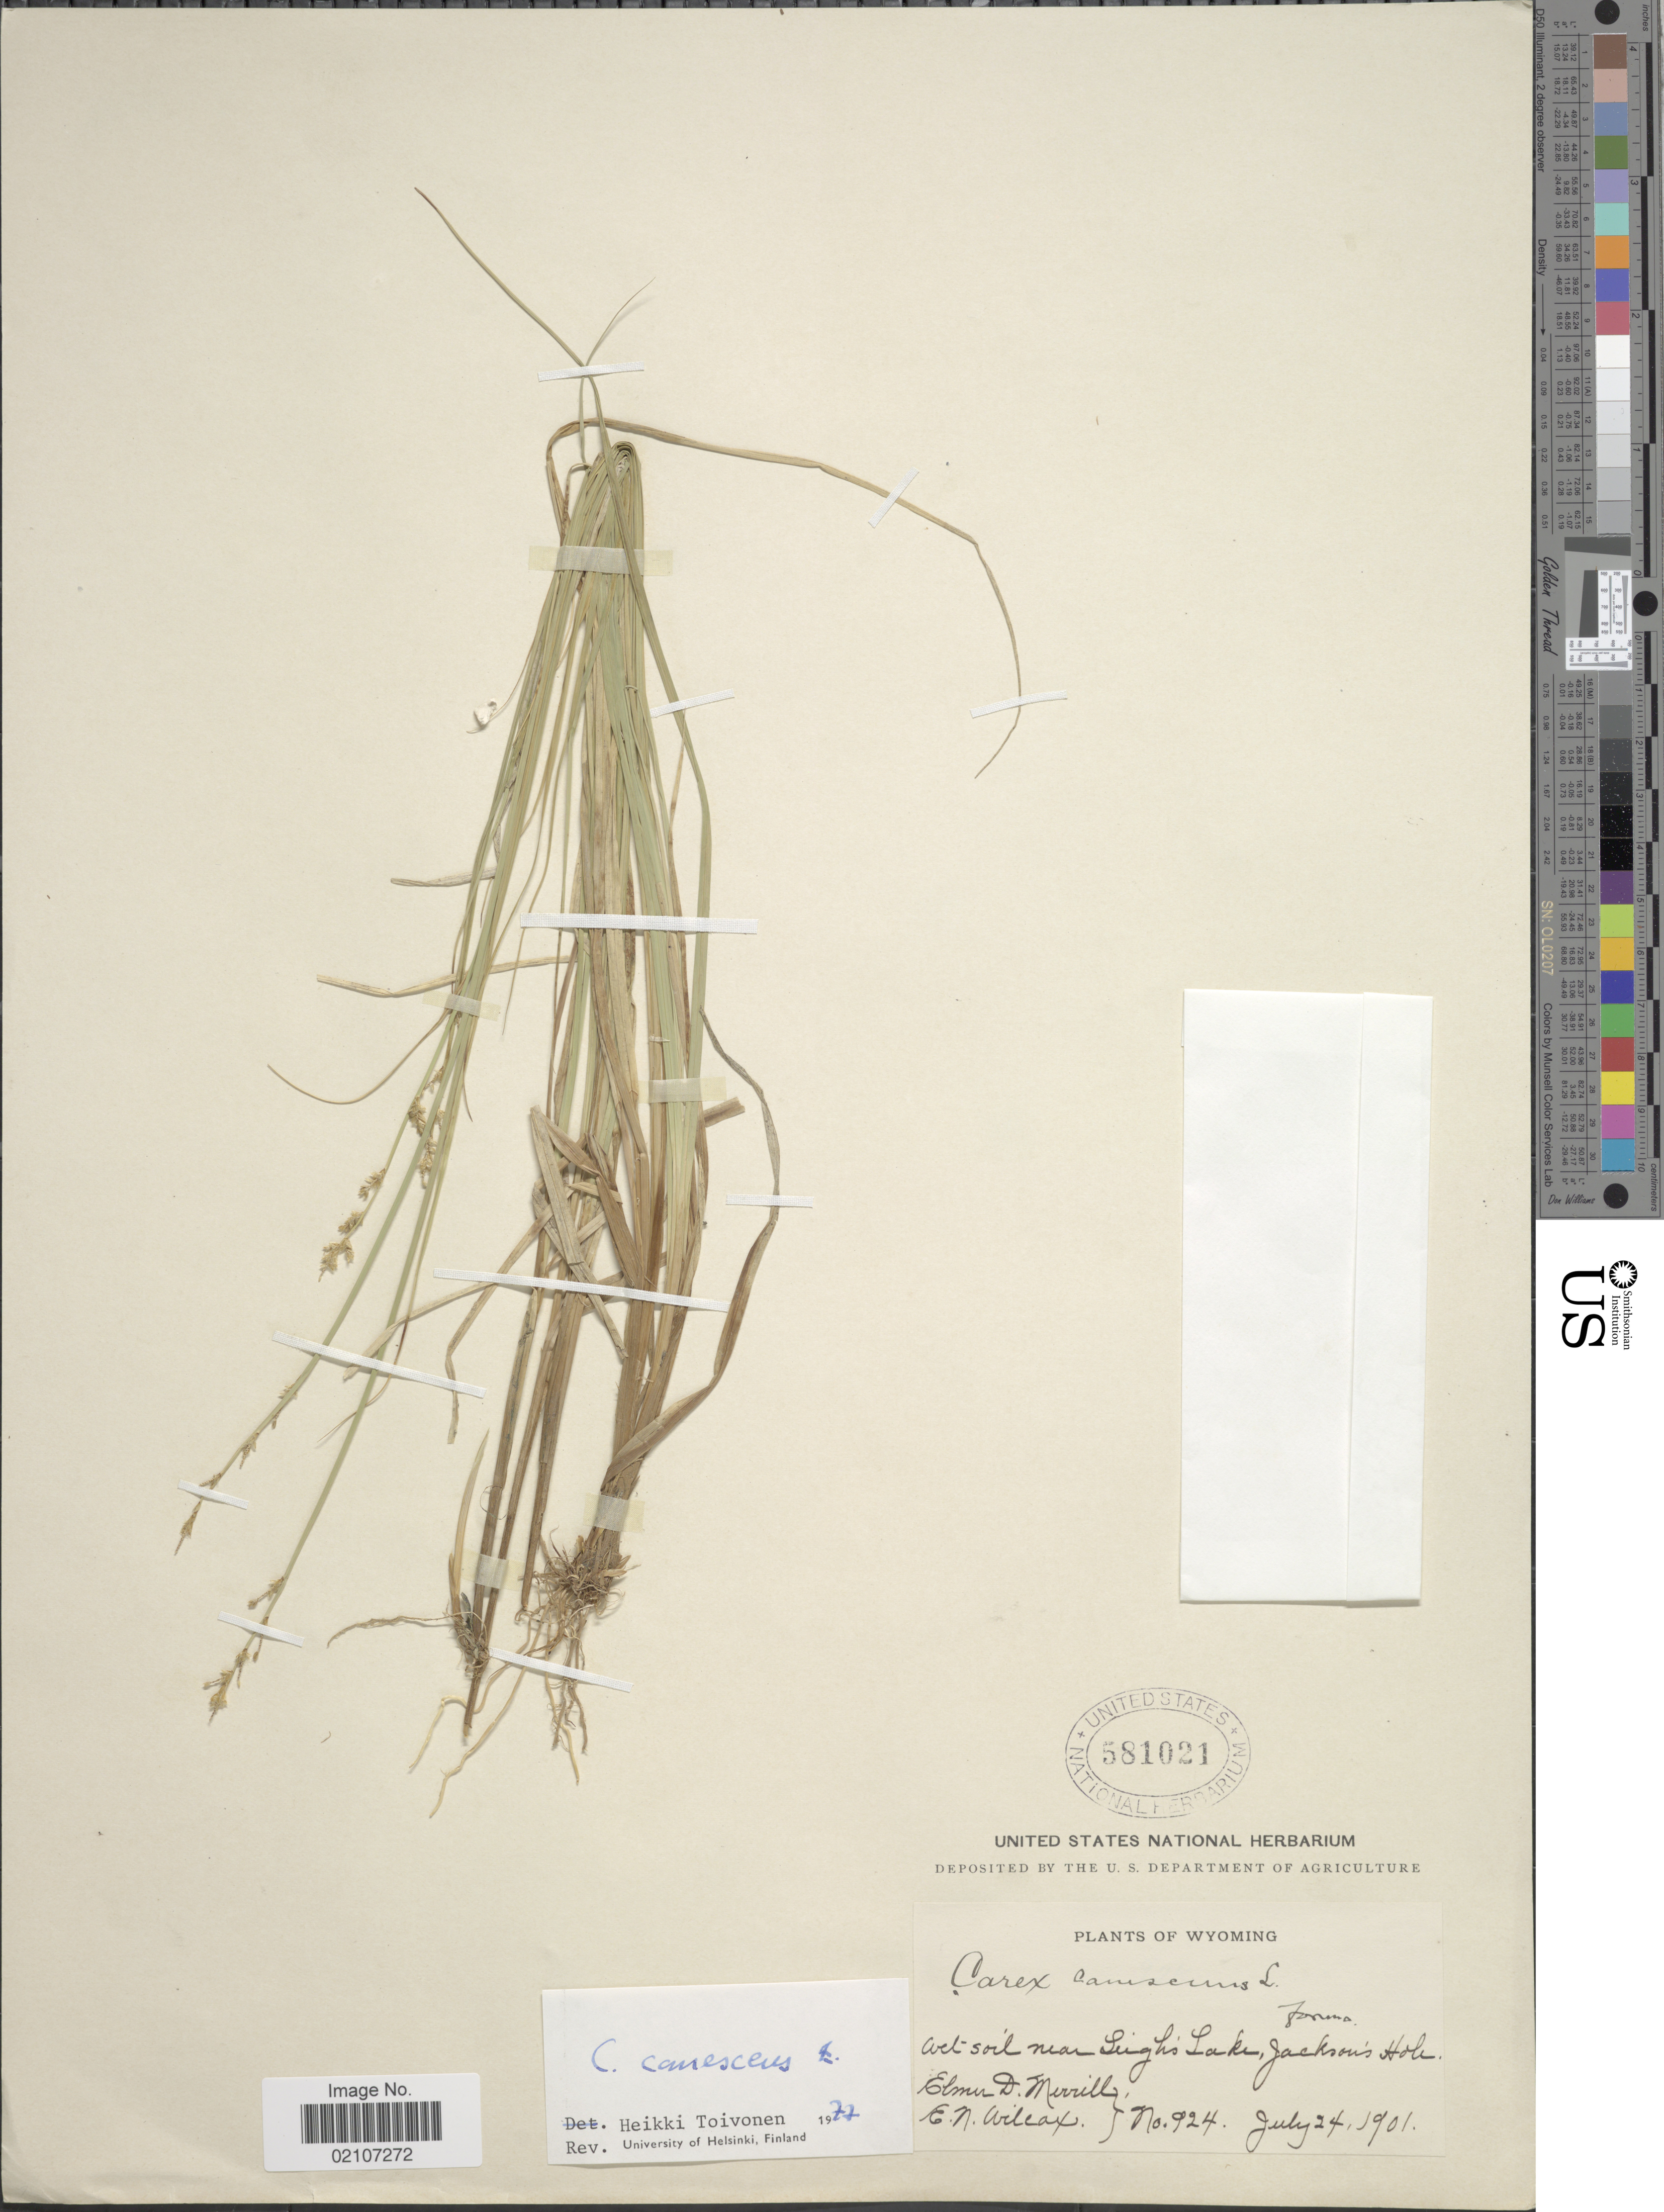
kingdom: Plantae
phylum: Tracheophyta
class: Liliopsida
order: Poales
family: Cyperaceae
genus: Carex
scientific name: Carex canescens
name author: L.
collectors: E. D. Merrill & E. Wilcox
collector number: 924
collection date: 1901-07-24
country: United States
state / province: Wyoming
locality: Wet soil near Leigh's Lake, Jackson's Hole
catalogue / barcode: US 581021